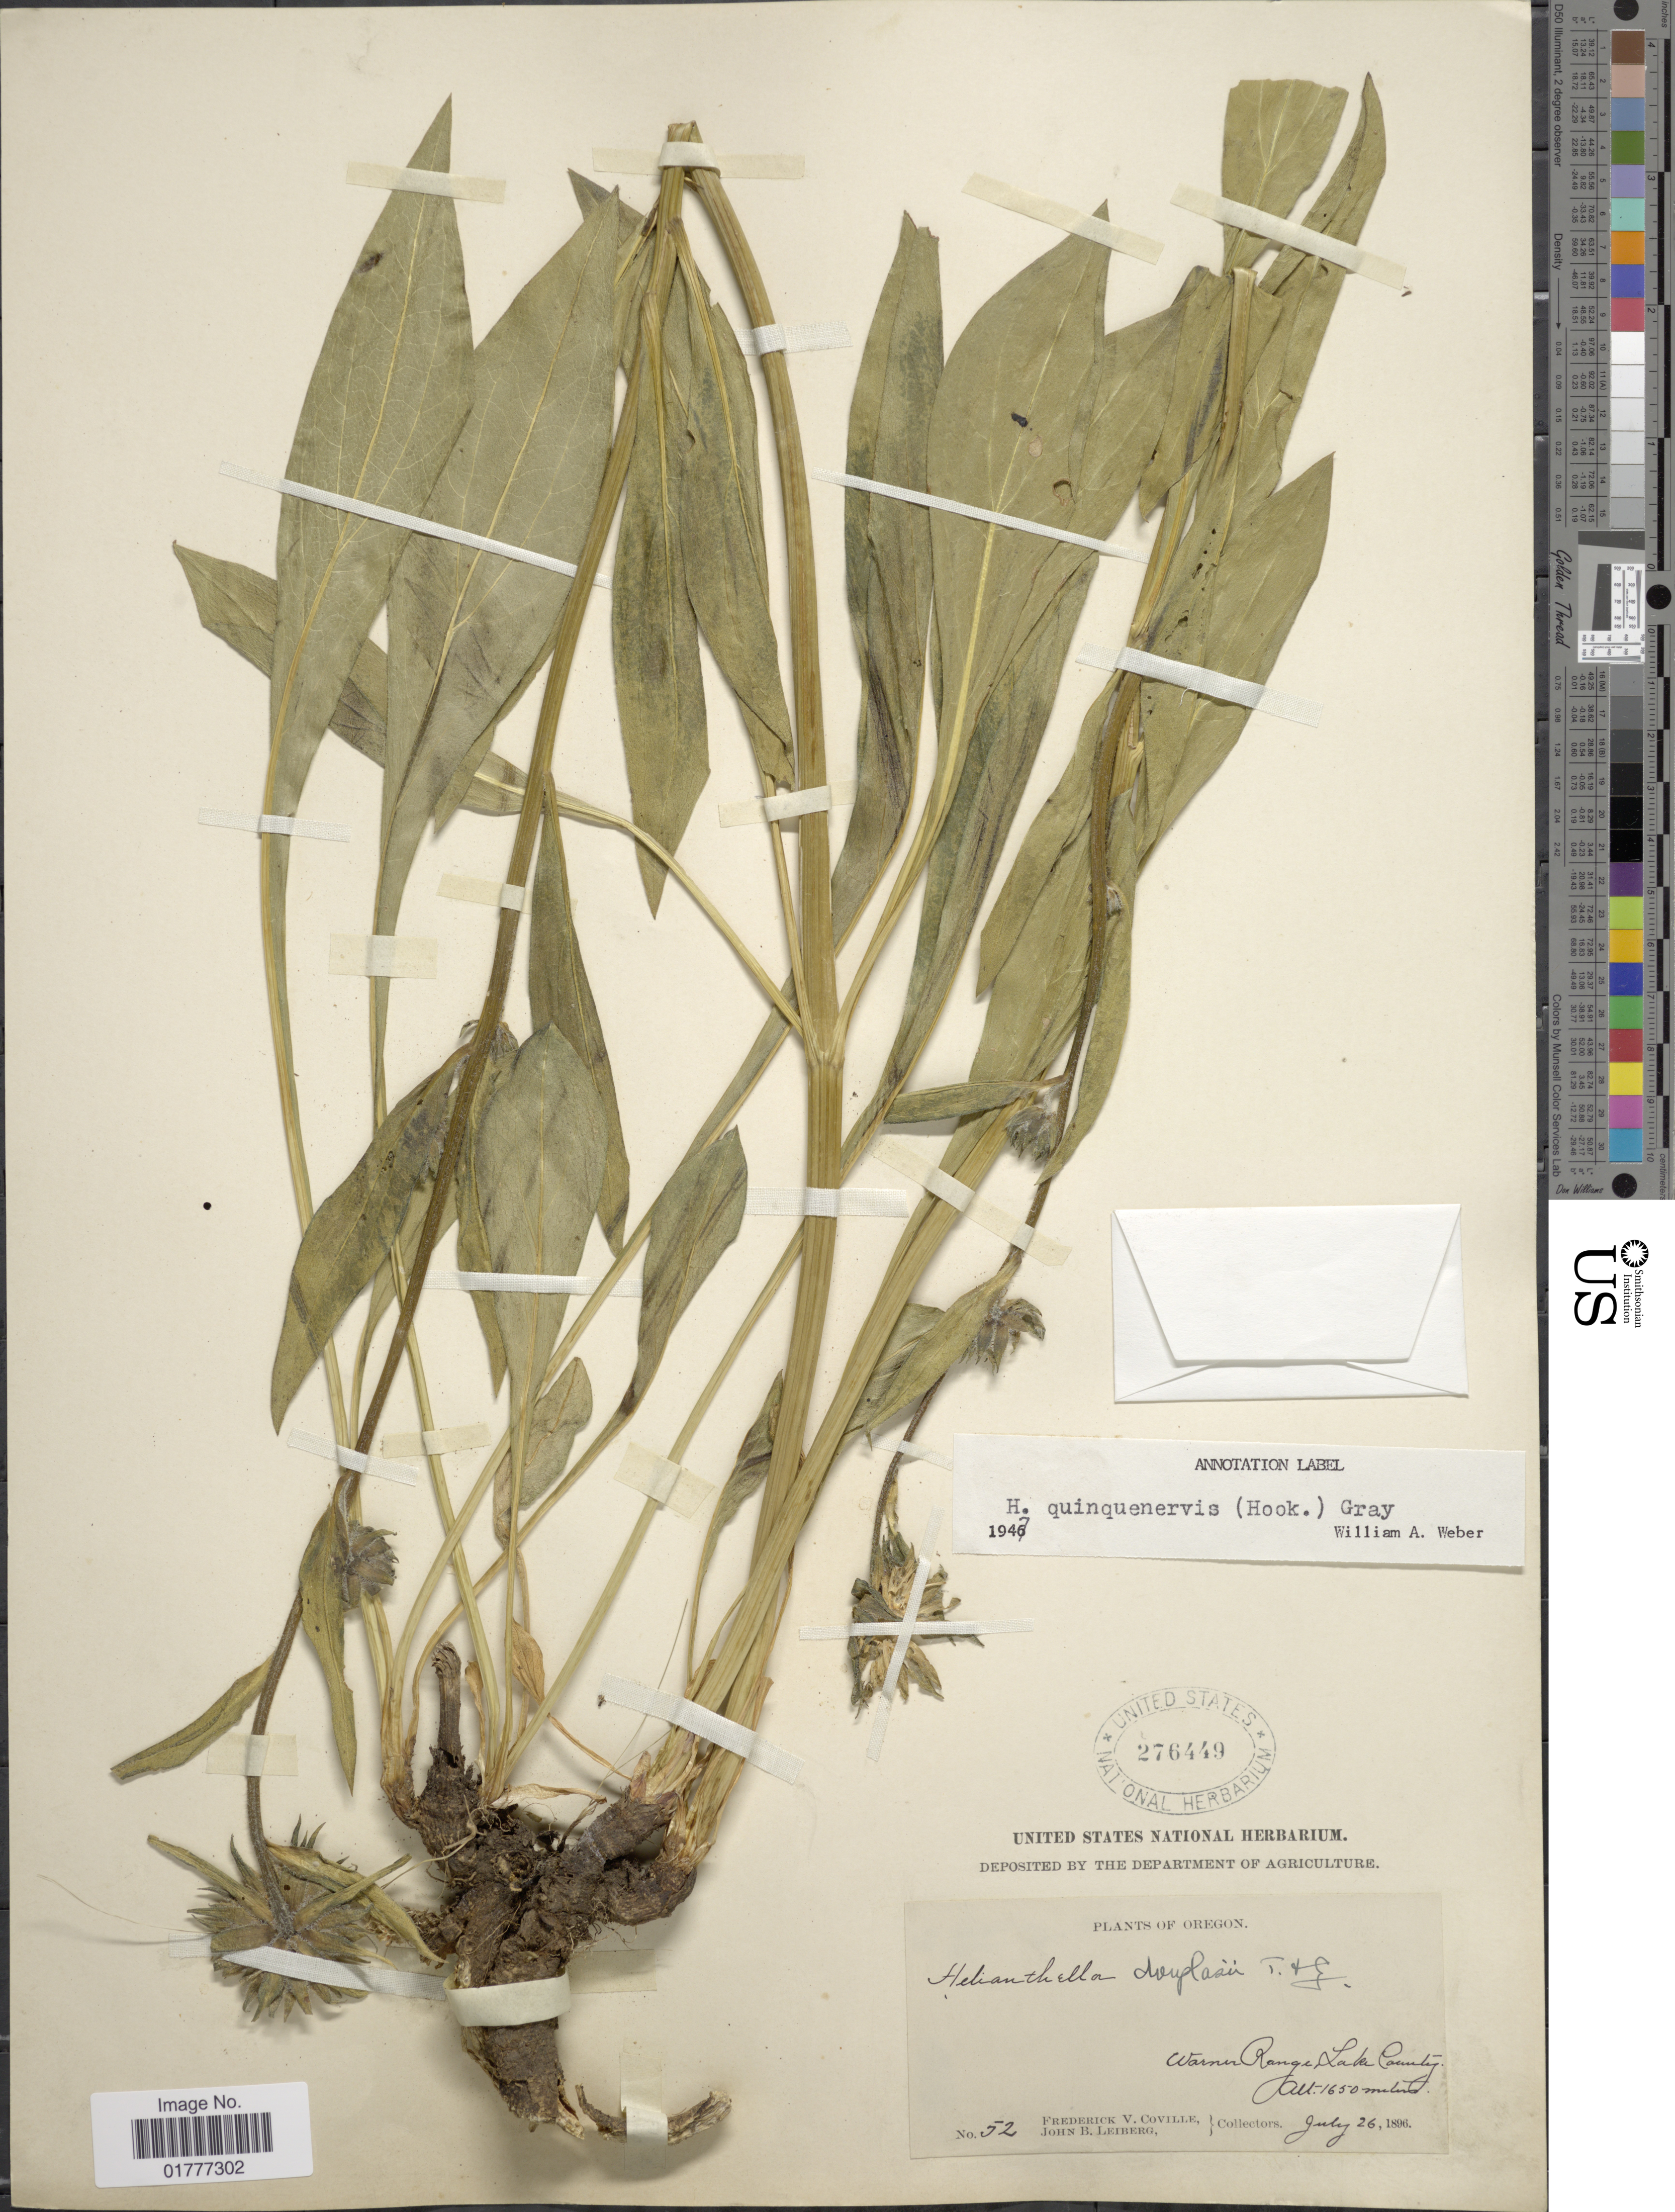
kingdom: Plantae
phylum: Tracheophyta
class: Magnoliopsida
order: Asterales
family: Asteraceae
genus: Helianthella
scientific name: Helianthella quinquenervis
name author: (Hook.) A. Gray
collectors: F. V. Coville & J. B. Leiberg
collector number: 52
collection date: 1896-07-26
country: United States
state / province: Oregon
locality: Warner Range, Lake County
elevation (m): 1650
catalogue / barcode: US 276449